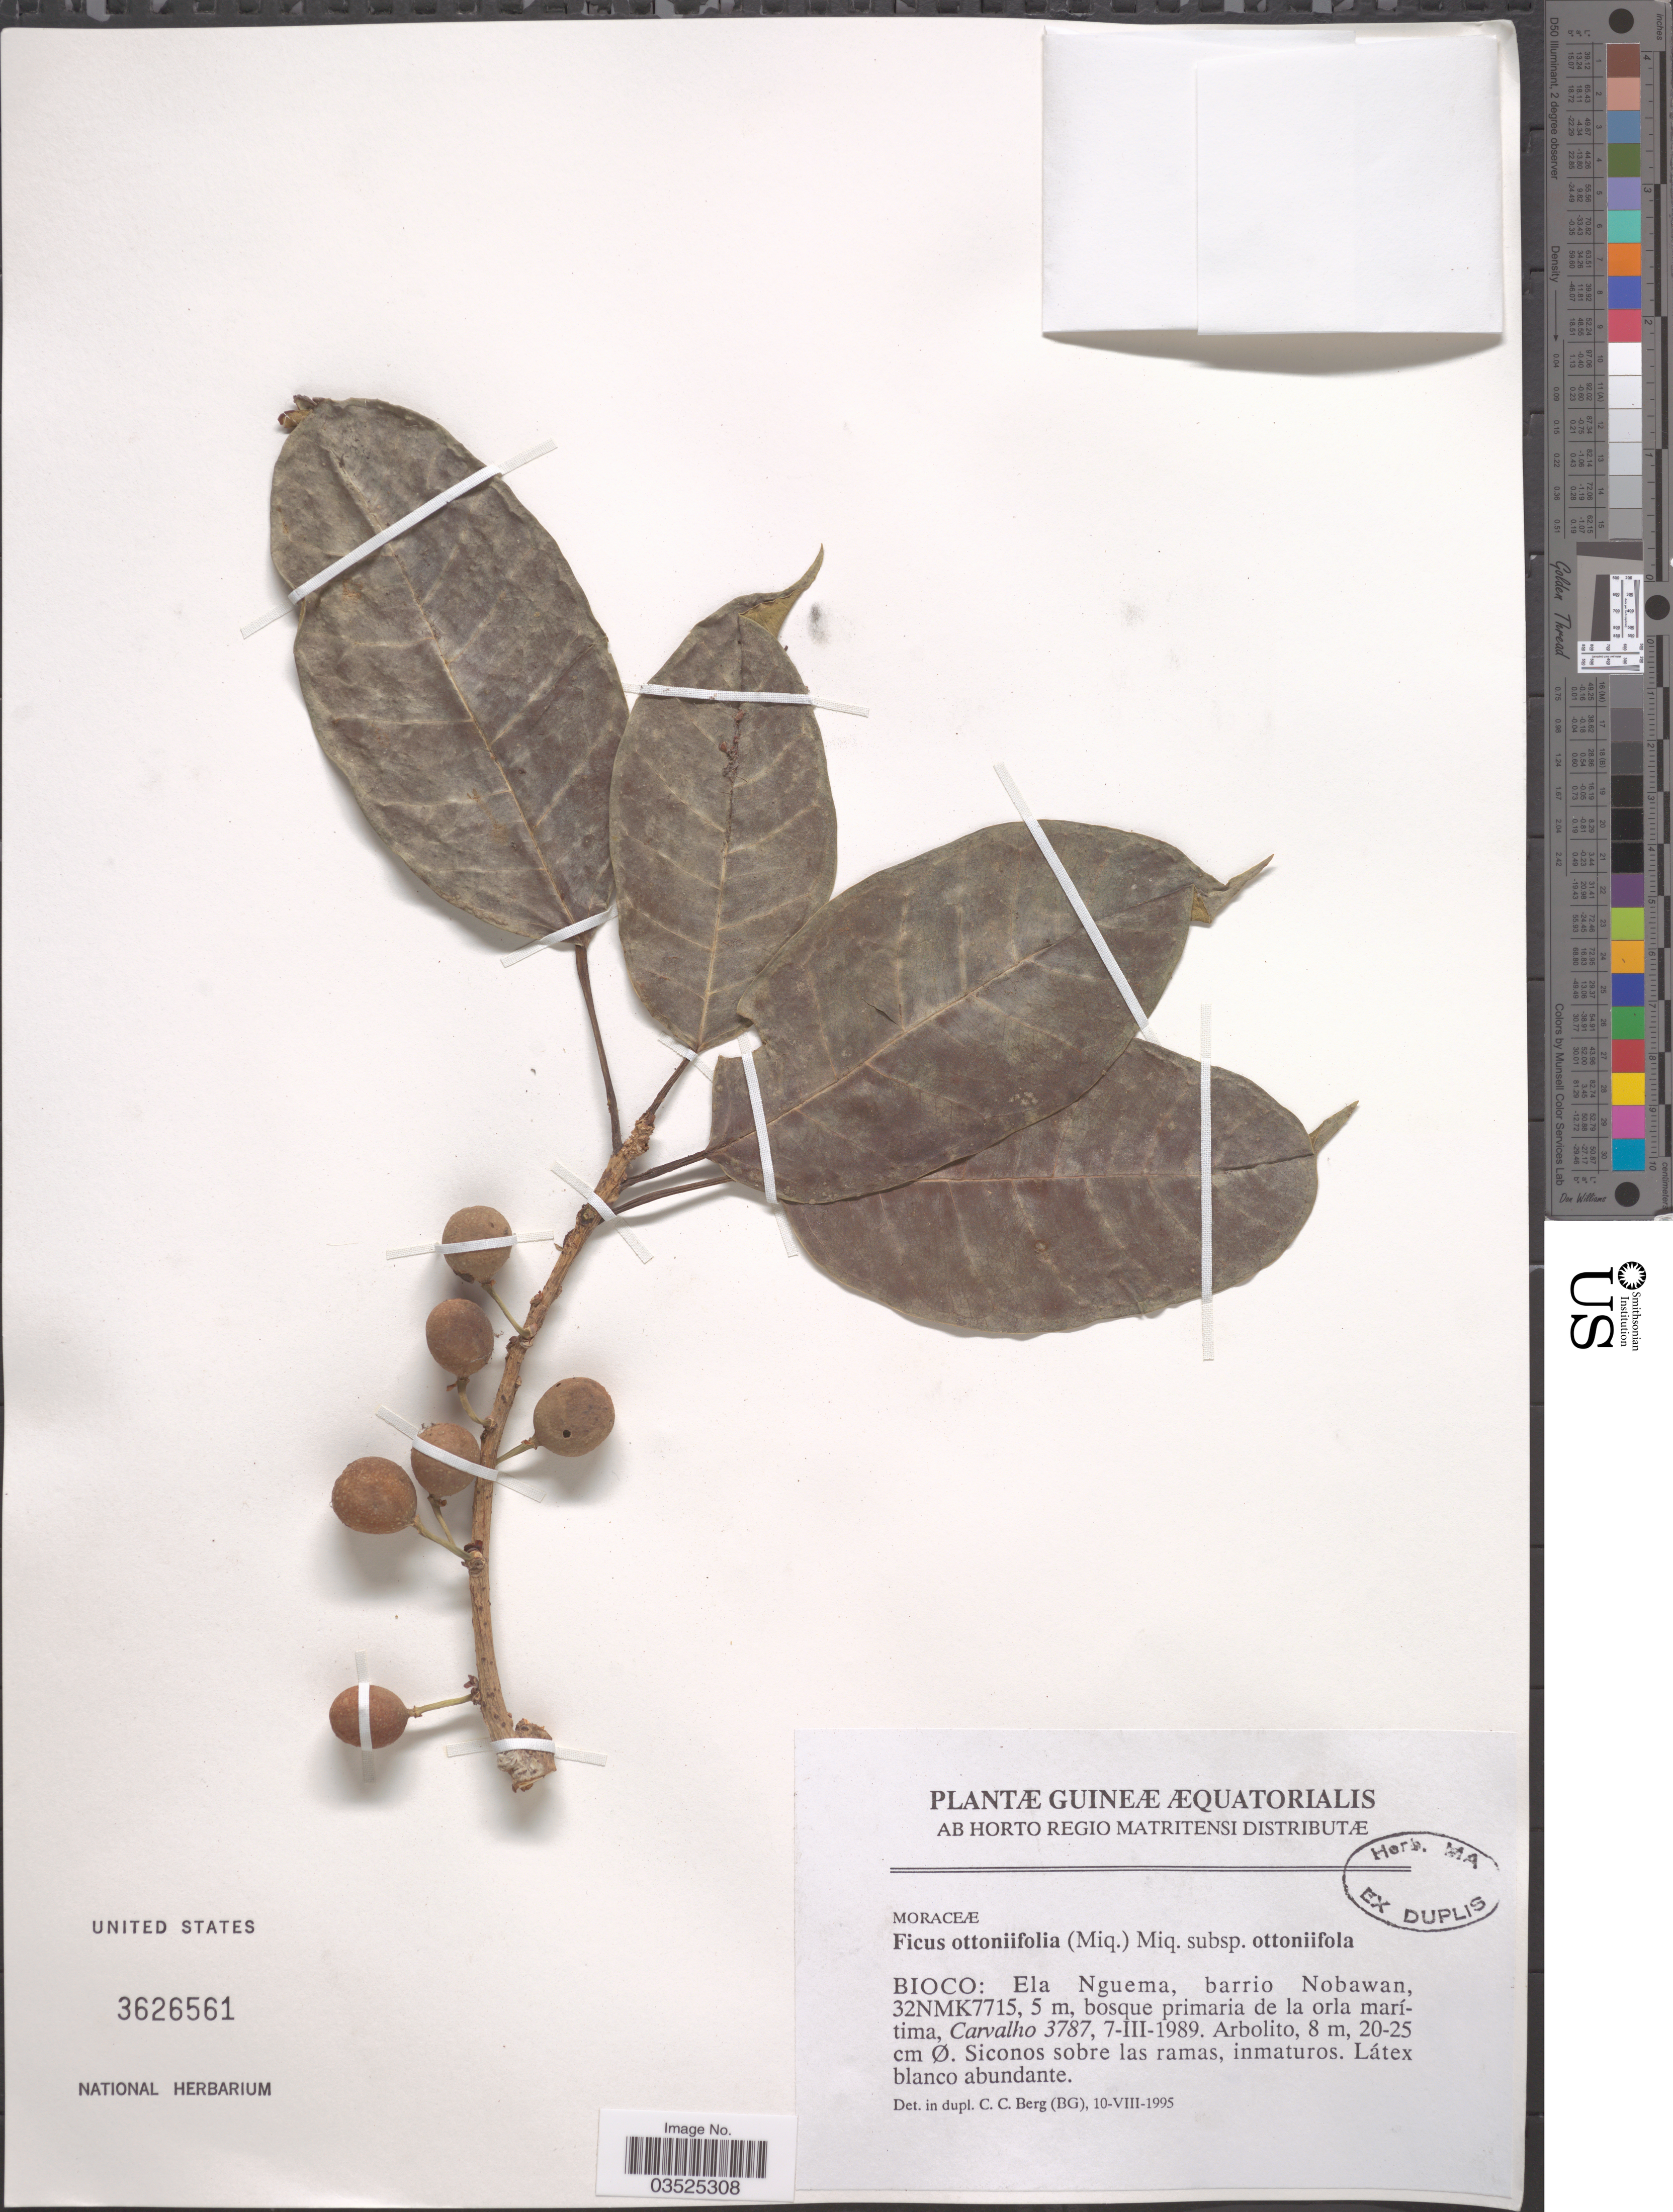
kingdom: Plantae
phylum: Tracheophyta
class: Magnoliopsida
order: Rosales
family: Moraceae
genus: Ficus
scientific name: Ficus ottoniifolia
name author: (Miq.) Miq.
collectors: Carvalho, --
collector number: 3787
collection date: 1989-03-07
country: Equatorial Guinea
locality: Bioco: Ela Nguema, barrio Nobawan, 32NMK7715.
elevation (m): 5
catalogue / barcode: US 3626561